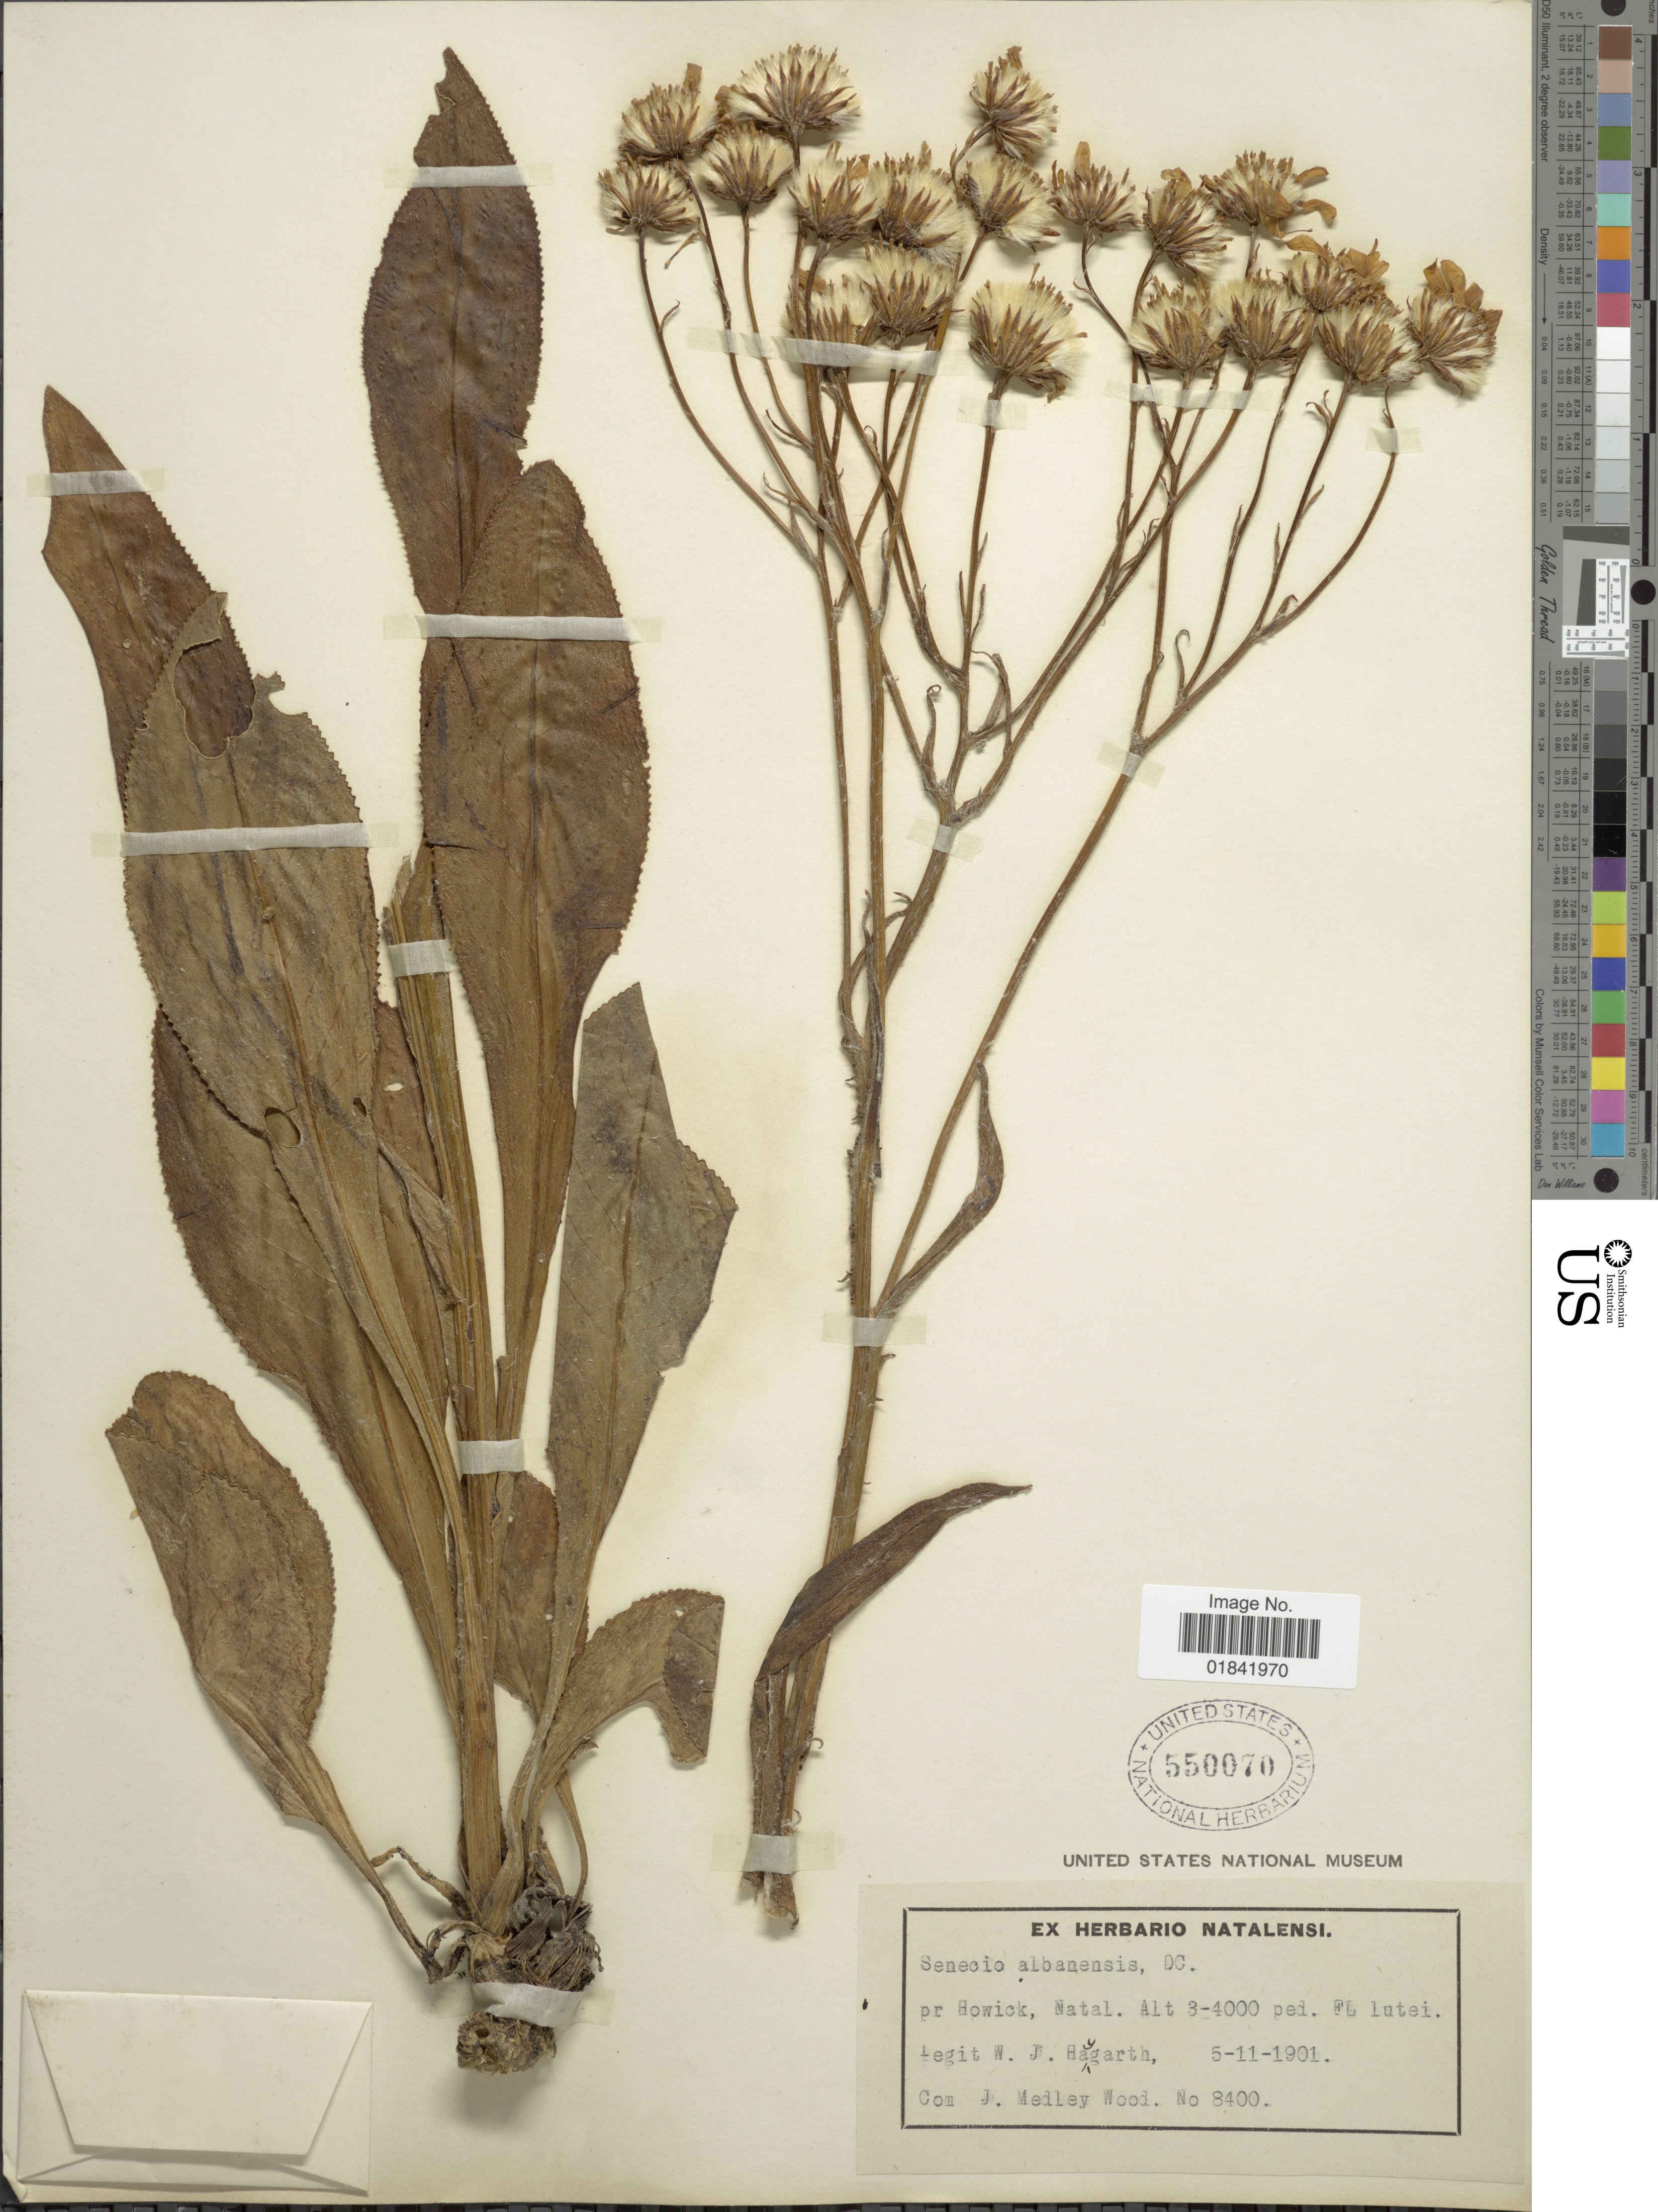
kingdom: Plantae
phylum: Tracheophyta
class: Magnoliopsida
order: Asterales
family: Asteraceae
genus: Senecio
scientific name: Senecio albanensis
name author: DC.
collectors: W. Haygarth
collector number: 8400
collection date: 1901-11-05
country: South Africa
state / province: KwaZulu-Natal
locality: Pr Howick, Fl Lutei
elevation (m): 914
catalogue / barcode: US 550070